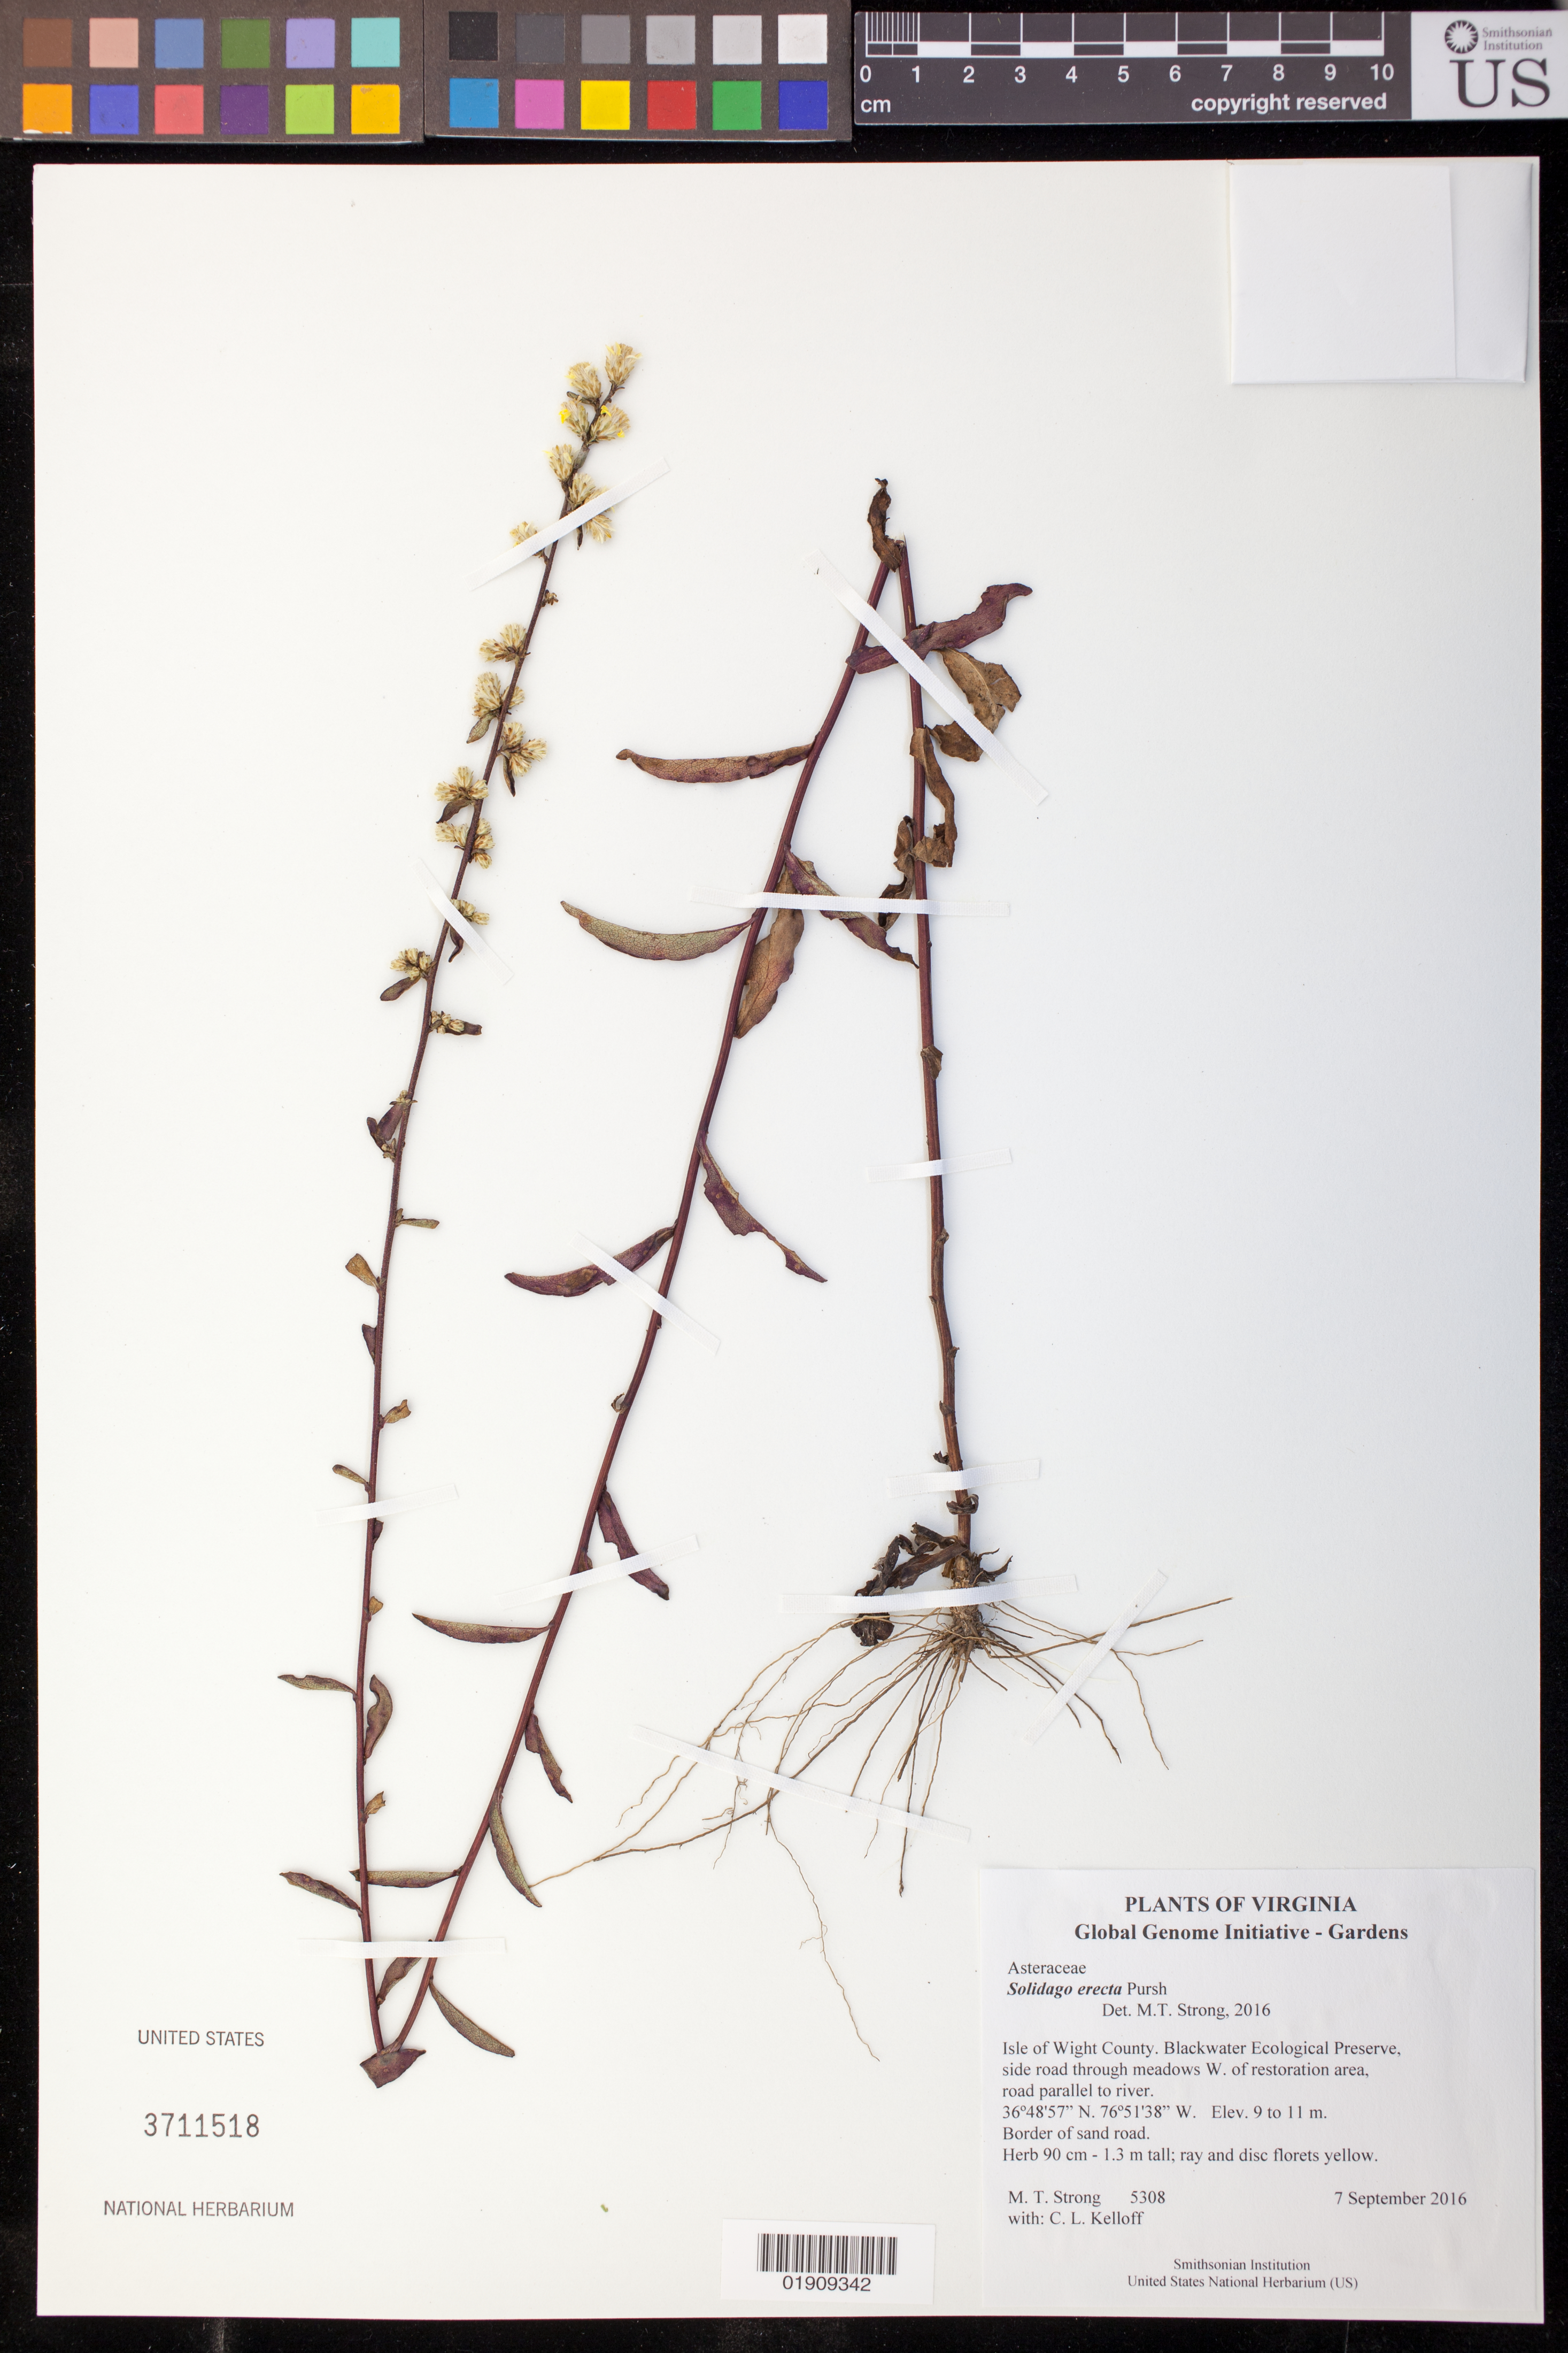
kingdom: Plantae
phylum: Tracheophyta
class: Magnoliopsida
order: Asterales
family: Asteraceae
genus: Solidago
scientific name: Solidago erecta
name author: Pursh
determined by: Strong, Mark T., (BOT), Smithsonian Institution - National Museum of Natural History (UNITED STATES)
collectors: M. T. Strong & C. L. Kelloff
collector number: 5308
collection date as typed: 7 September 2016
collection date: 2016-09-07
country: United States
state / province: Virginia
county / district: Isle of Wight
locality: Blackwater Ecological Preserve, side road through meadows W of restoration area, road parallel to river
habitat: Border of sand road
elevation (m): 9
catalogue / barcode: US 3711518